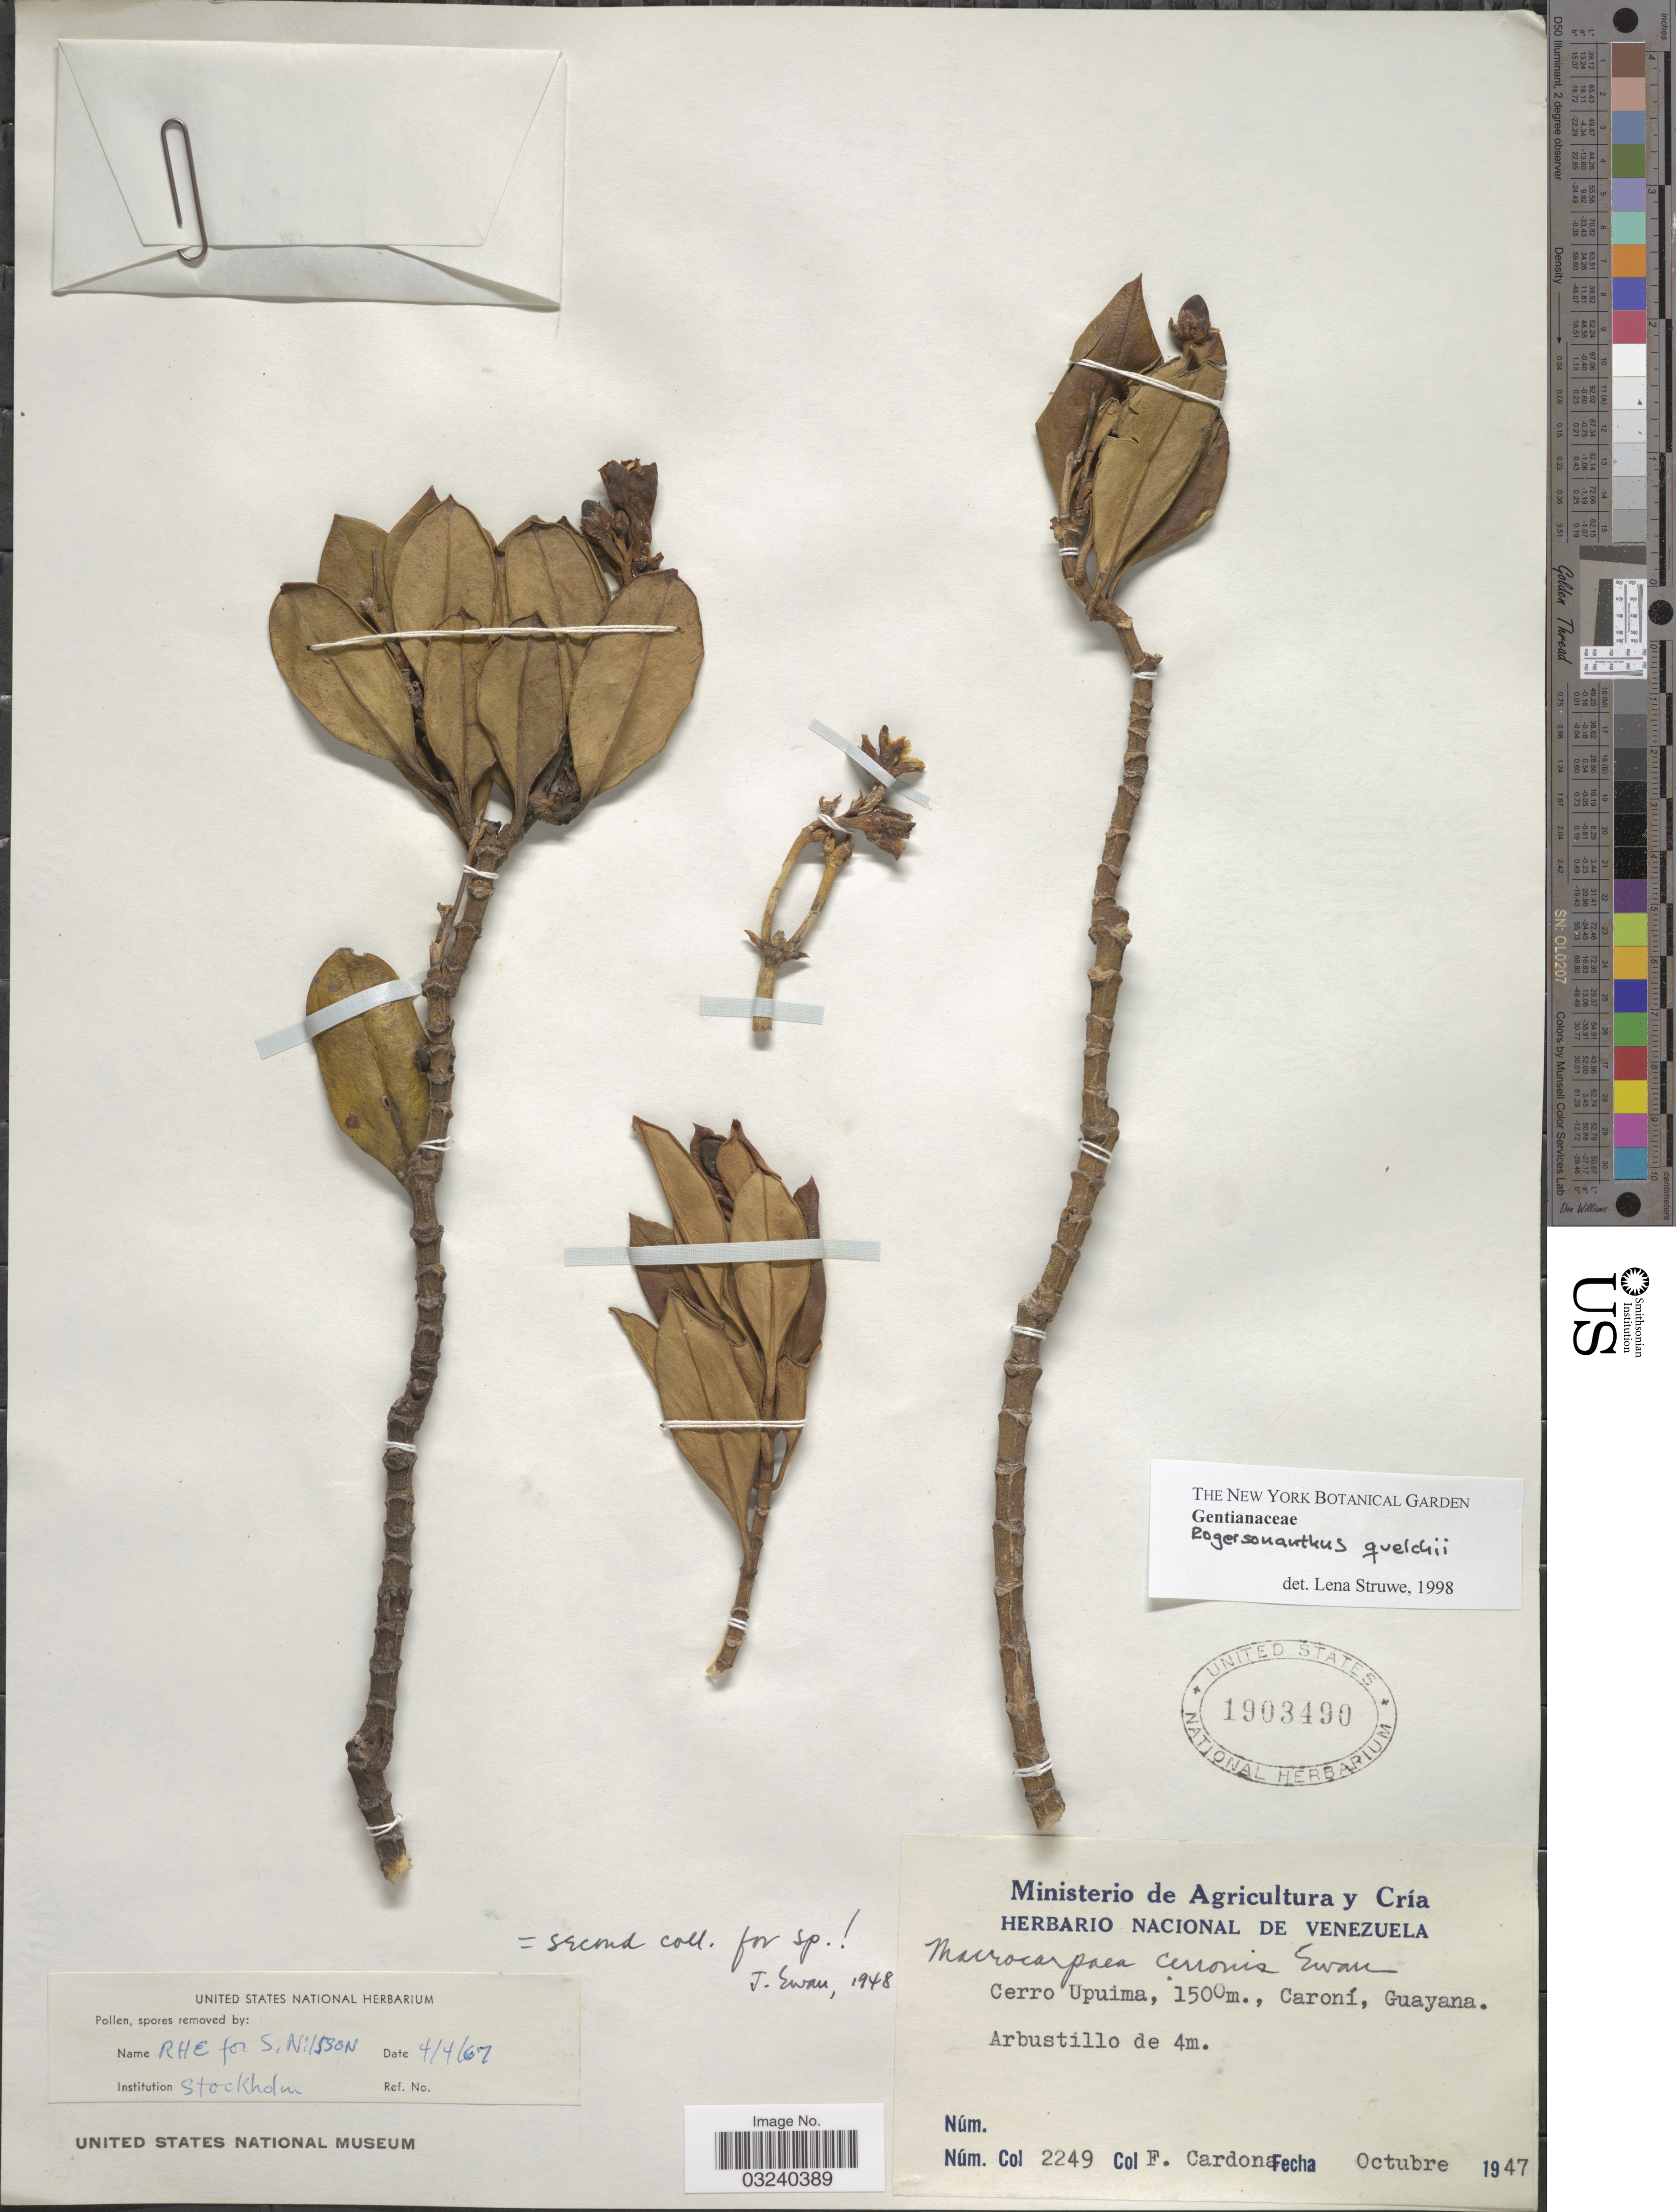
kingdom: Plantae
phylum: Tracheophyta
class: Magnoliopsida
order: Gentianales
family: Gentianaceae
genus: Rogersonanthus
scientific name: Rogersonanthus quelchii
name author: (N.E. Br.) Maguire & B.M. Boom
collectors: F. Cardona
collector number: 2249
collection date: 1947-10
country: Venezuela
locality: Cerro Upuima, Caroní, Guayana.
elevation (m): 1500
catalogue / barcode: US 1903490